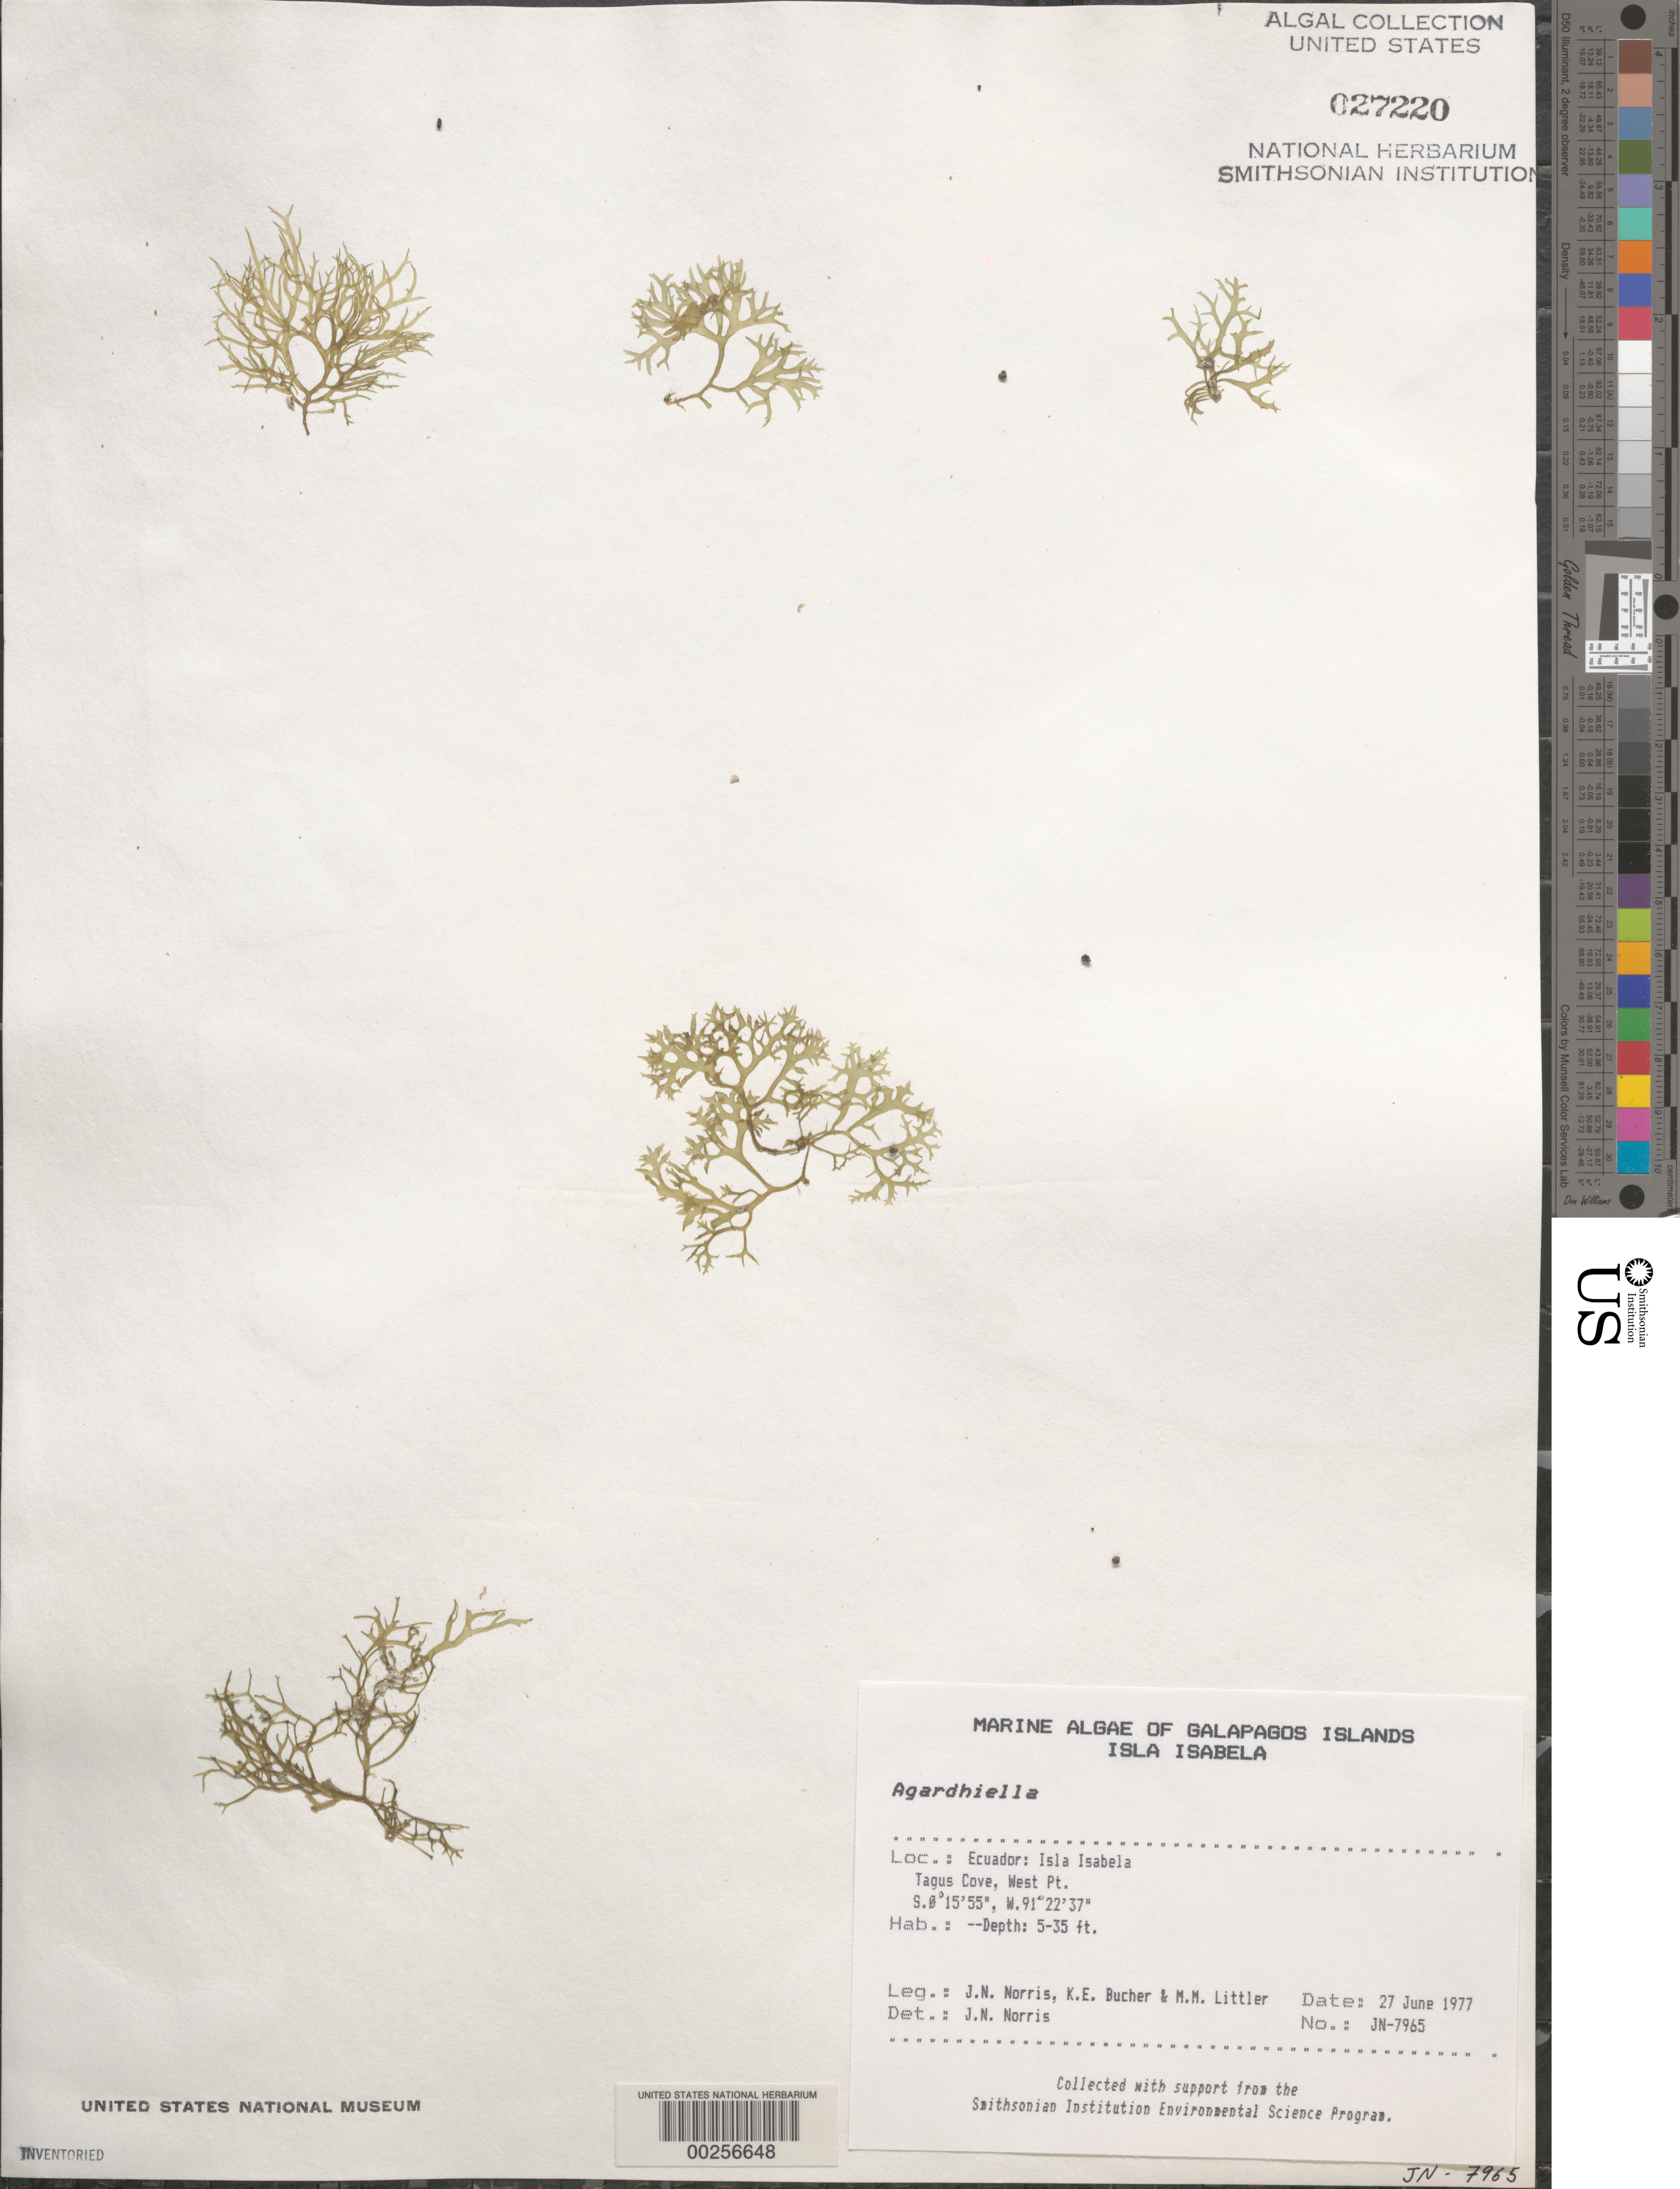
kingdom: Plantae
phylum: Rhodophyta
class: Florideophyceae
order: Gigartinales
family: Solieriaceae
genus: Agardhiella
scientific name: Agardhiella sp.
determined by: Norris, James N.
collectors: J. N. Norris, K. E. Bucher & M. M. Littler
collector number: JN-7965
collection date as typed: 27 Jun 1977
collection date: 1977-06-27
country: Ecuador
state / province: Colón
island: Isabela [Albemarle]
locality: Tagus Cove, West Point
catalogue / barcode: US 27220